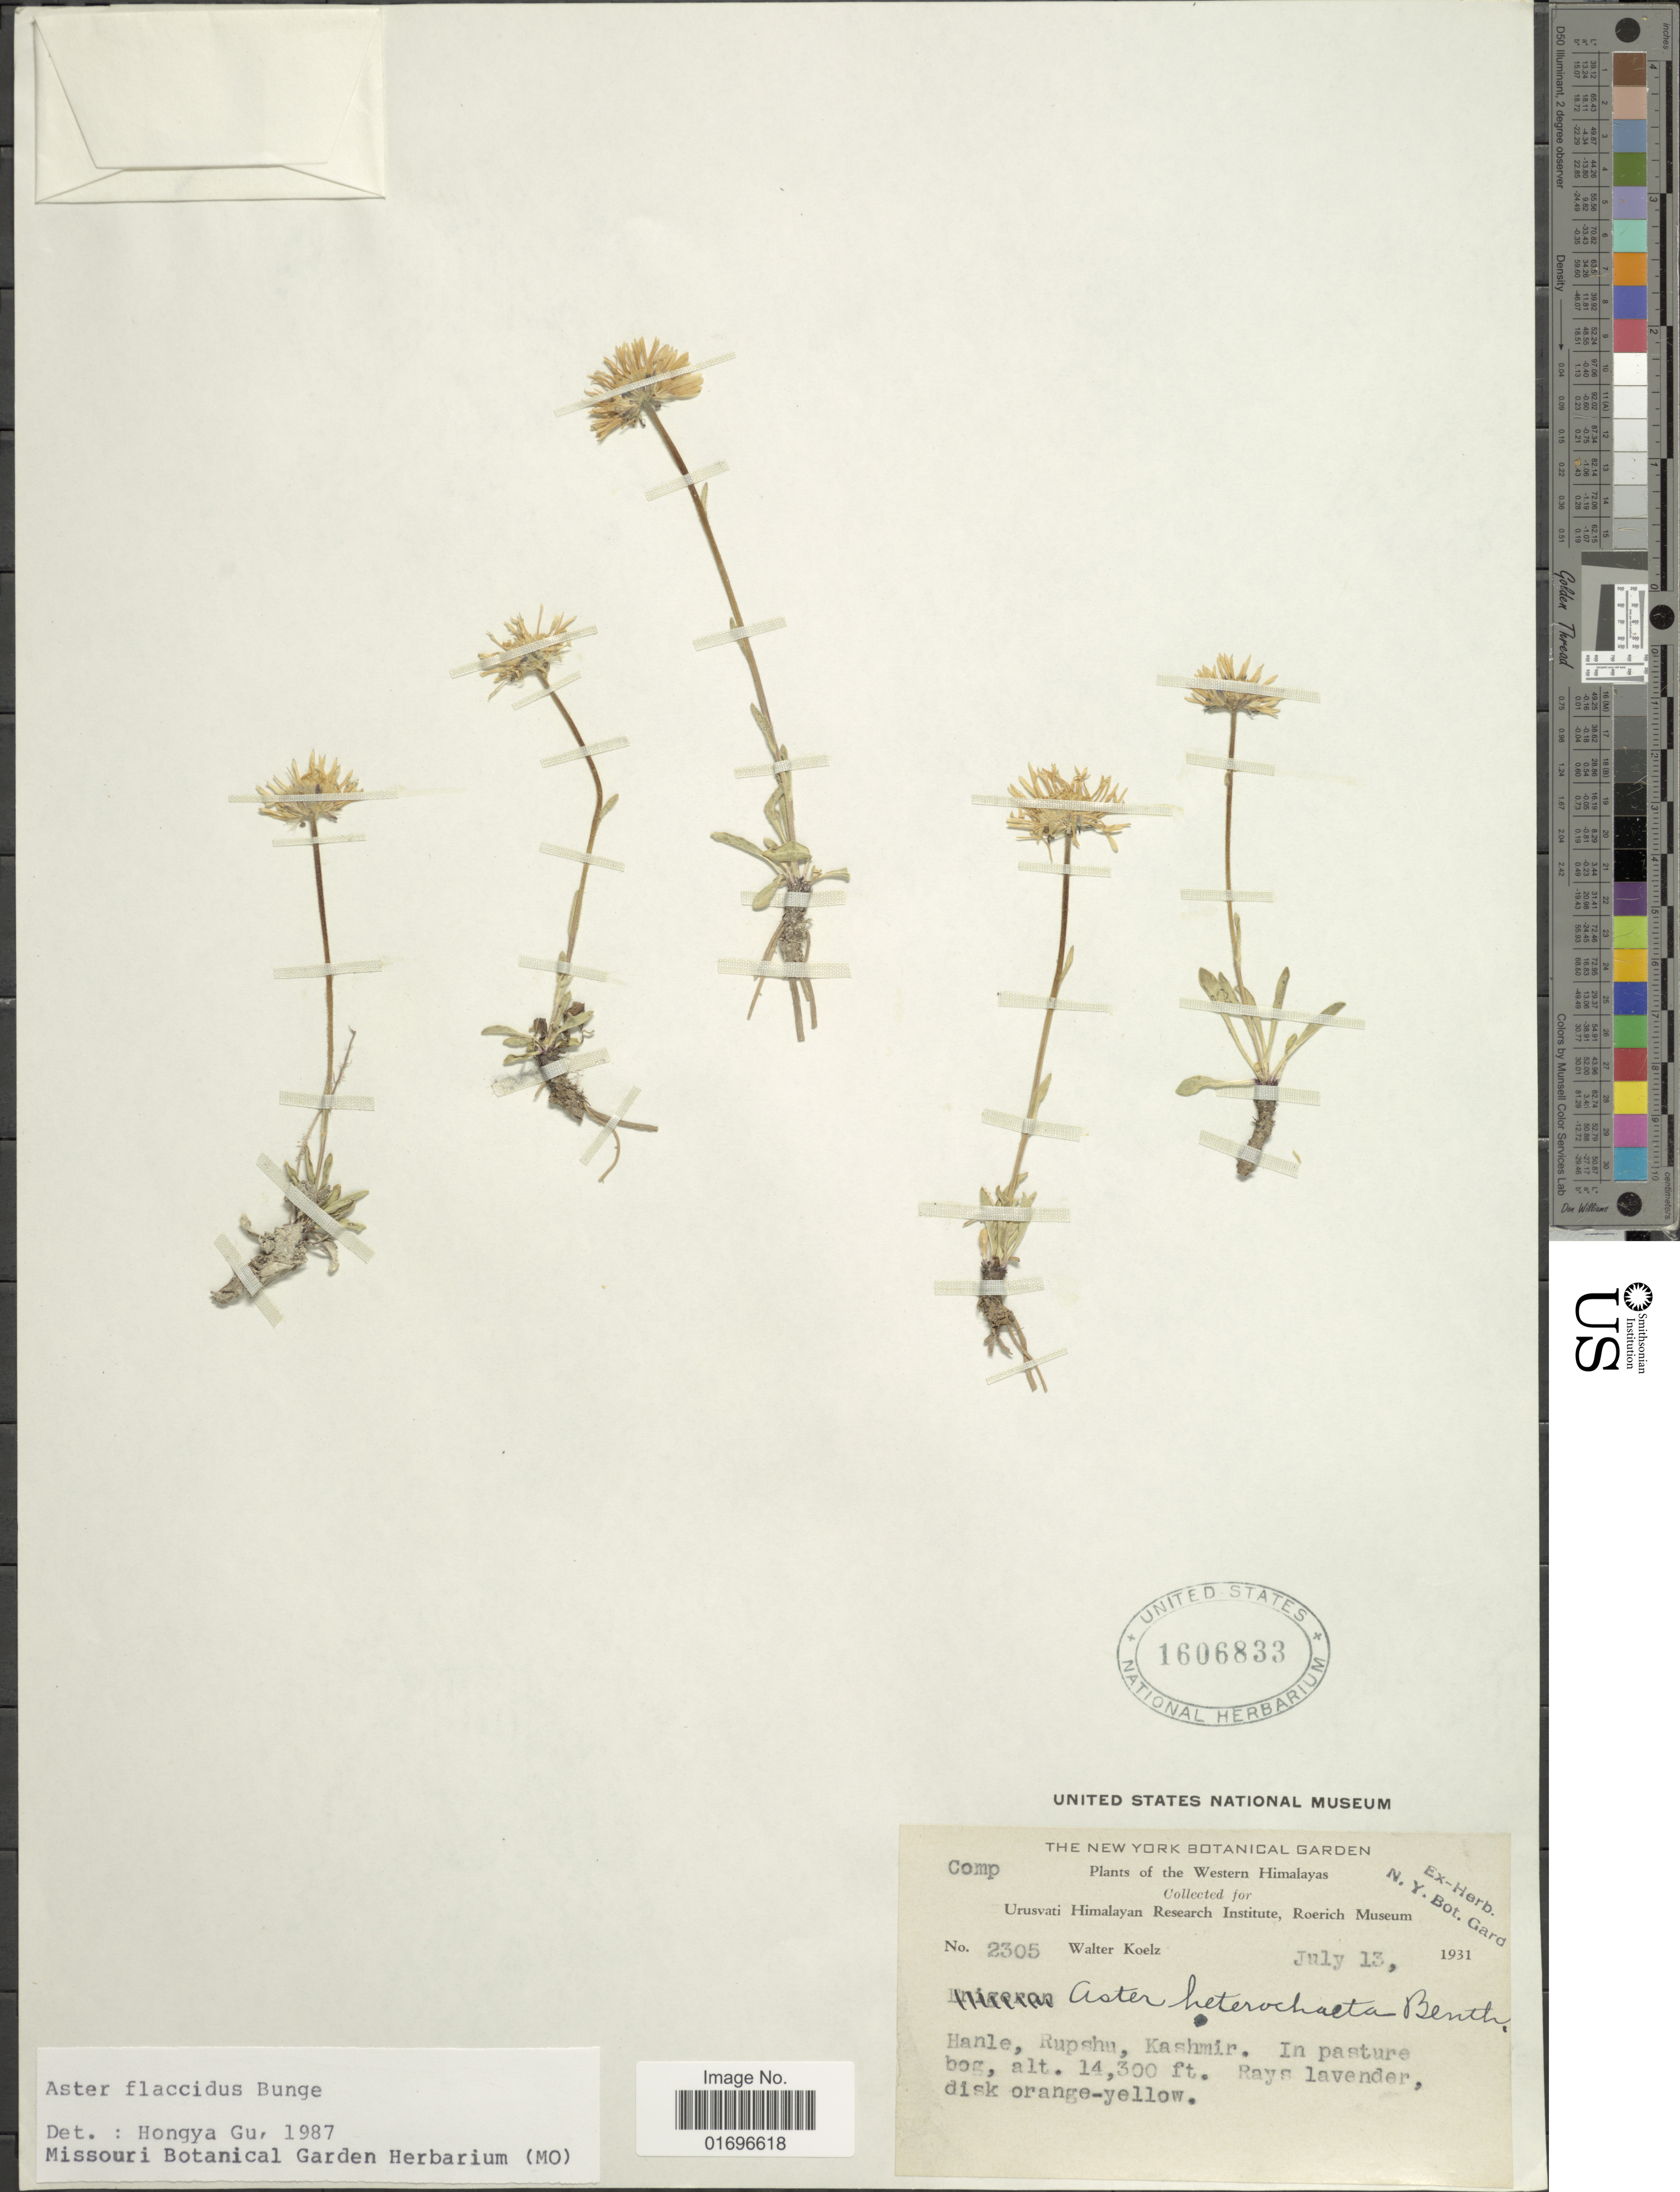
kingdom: Plantae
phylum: Tracheophyta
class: Magnoliopsida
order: Asterales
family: Asteraceae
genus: Aster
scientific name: Aster flaccidus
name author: Bunge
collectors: W. N. Koelz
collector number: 2305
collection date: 1931-07-13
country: India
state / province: Jammu and Kashmir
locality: Western Himalayas. Hanle, Rupshu, Kashmir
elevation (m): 4359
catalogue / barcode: US 1606833